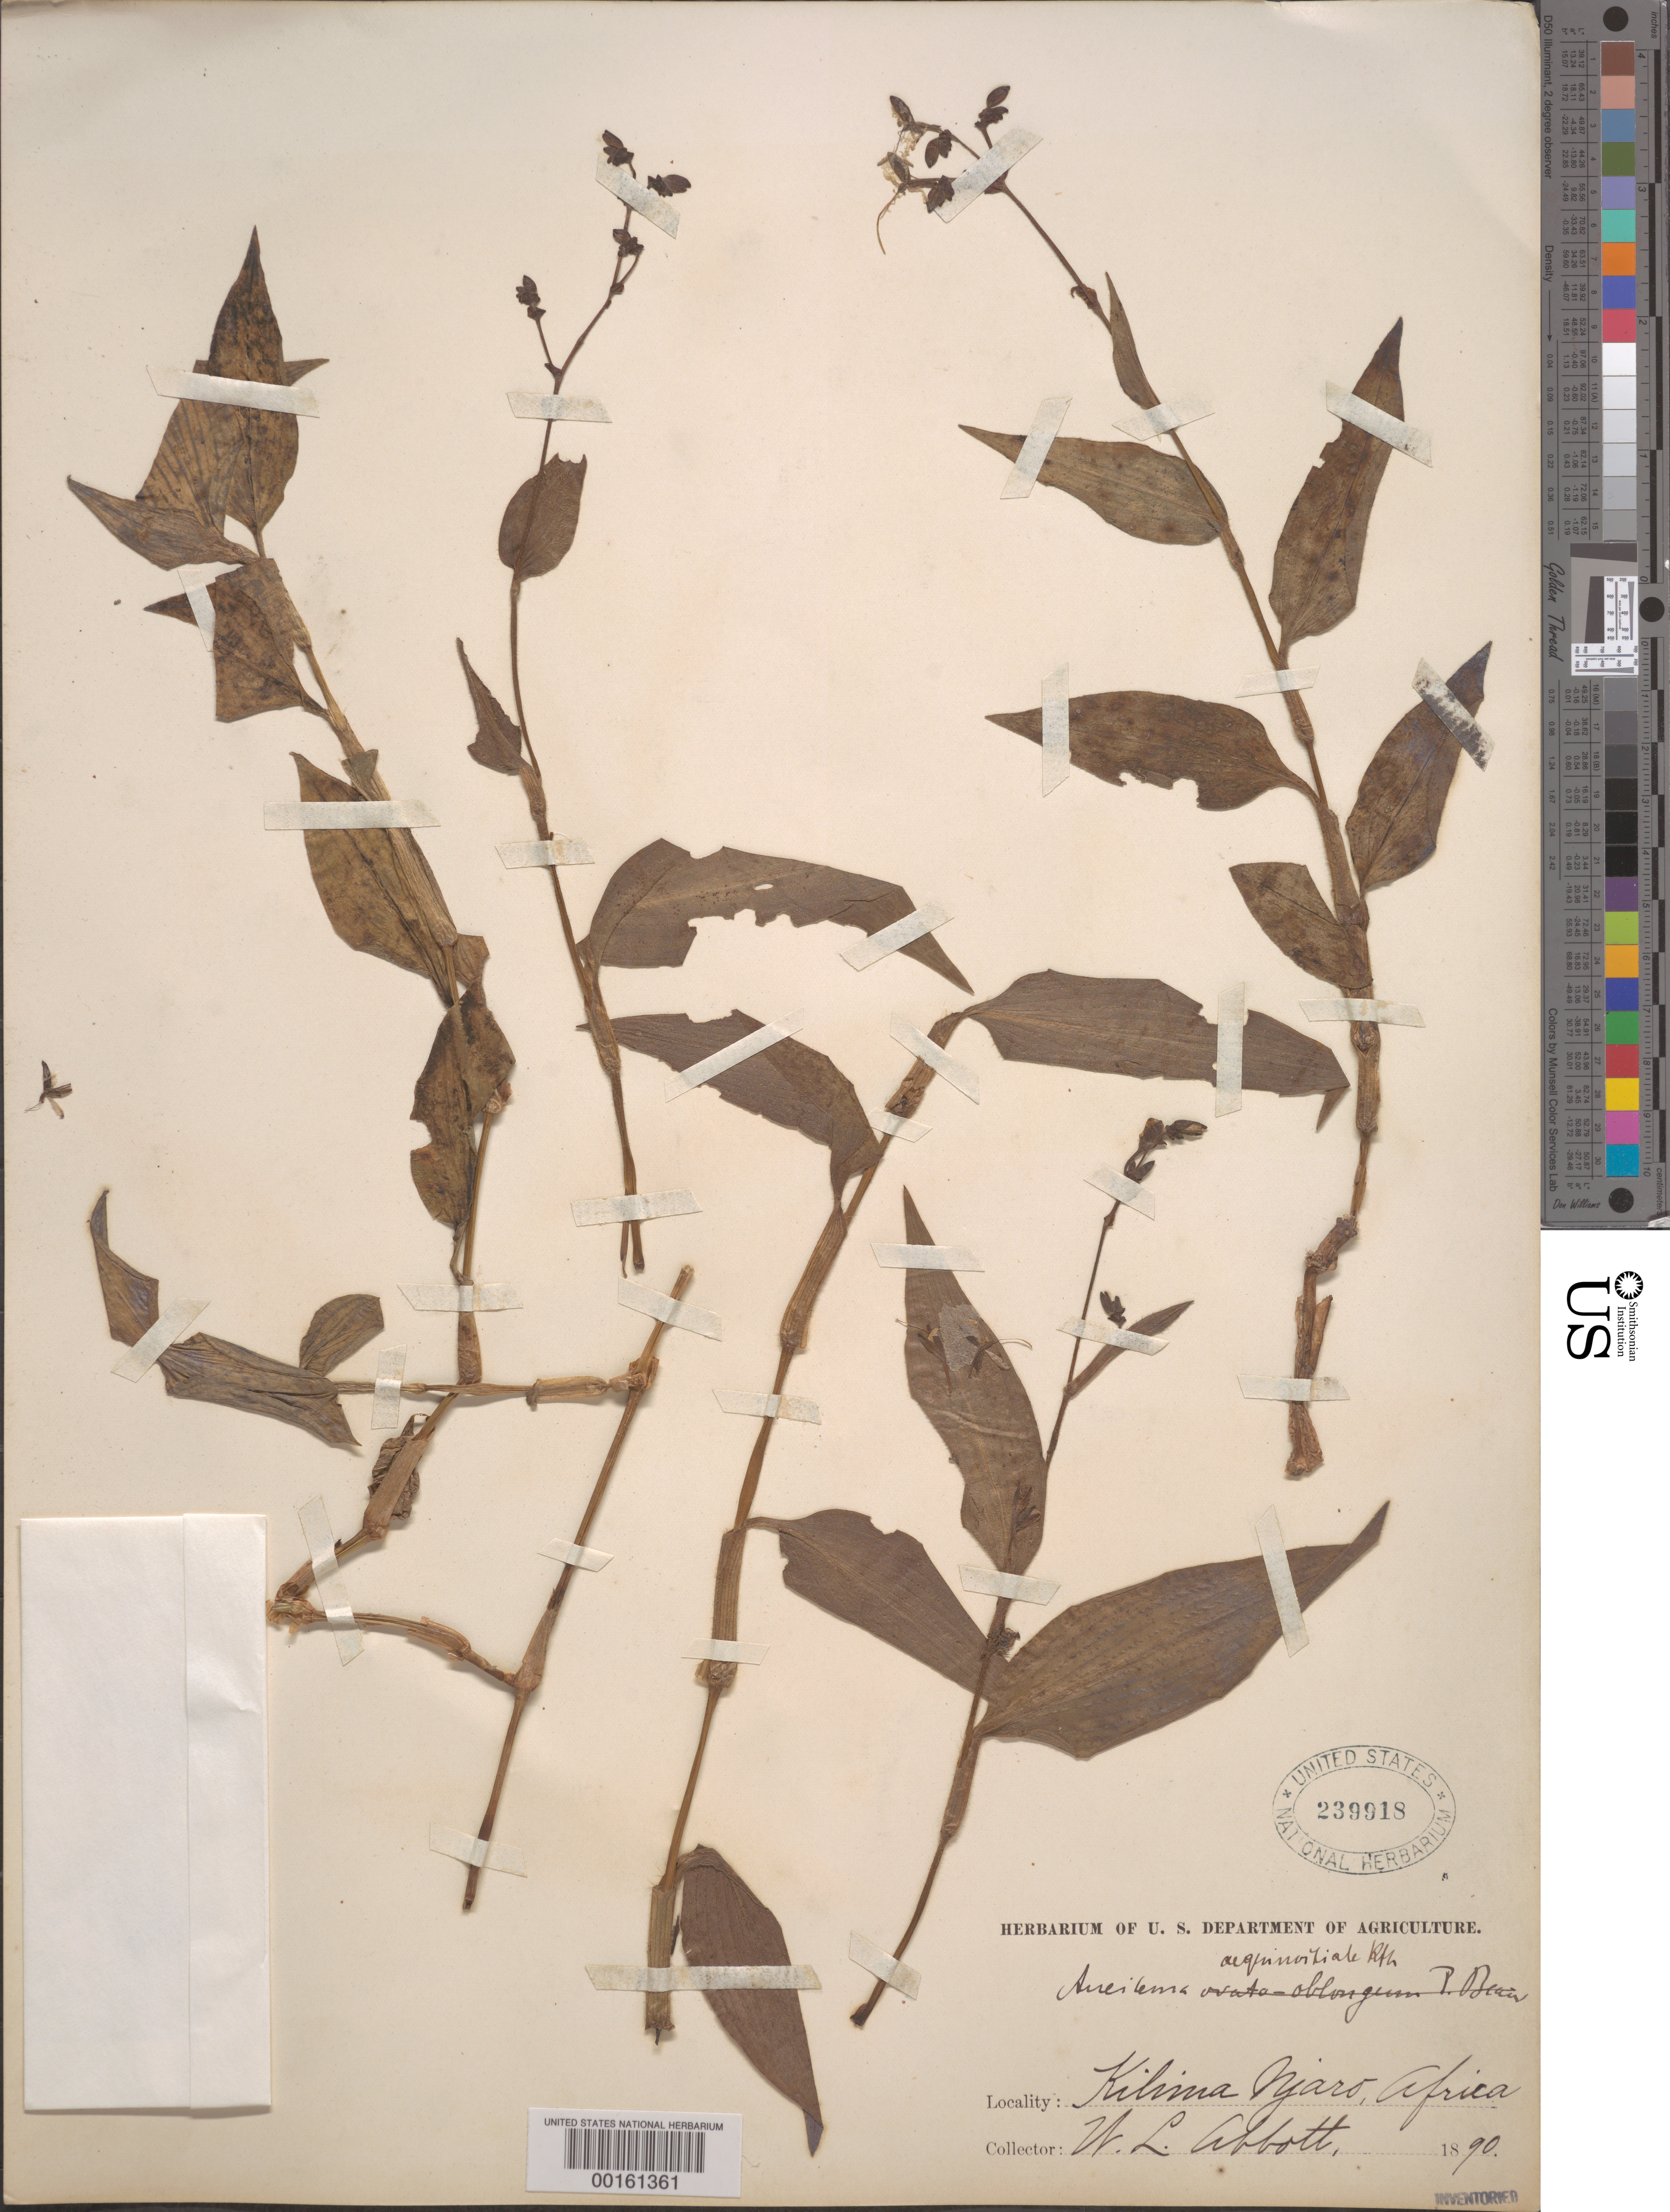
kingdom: Plantae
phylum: Tracheophyta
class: Liliopsida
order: Commelinales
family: Commelinaceae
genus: Aneilema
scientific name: Aneilema aequinoctiale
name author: (P. Beauv.) Loudon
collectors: W. L. Abbott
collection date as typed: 1890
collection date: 1890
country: Tanzania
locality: Kilimanjaro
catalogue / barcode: US 239918